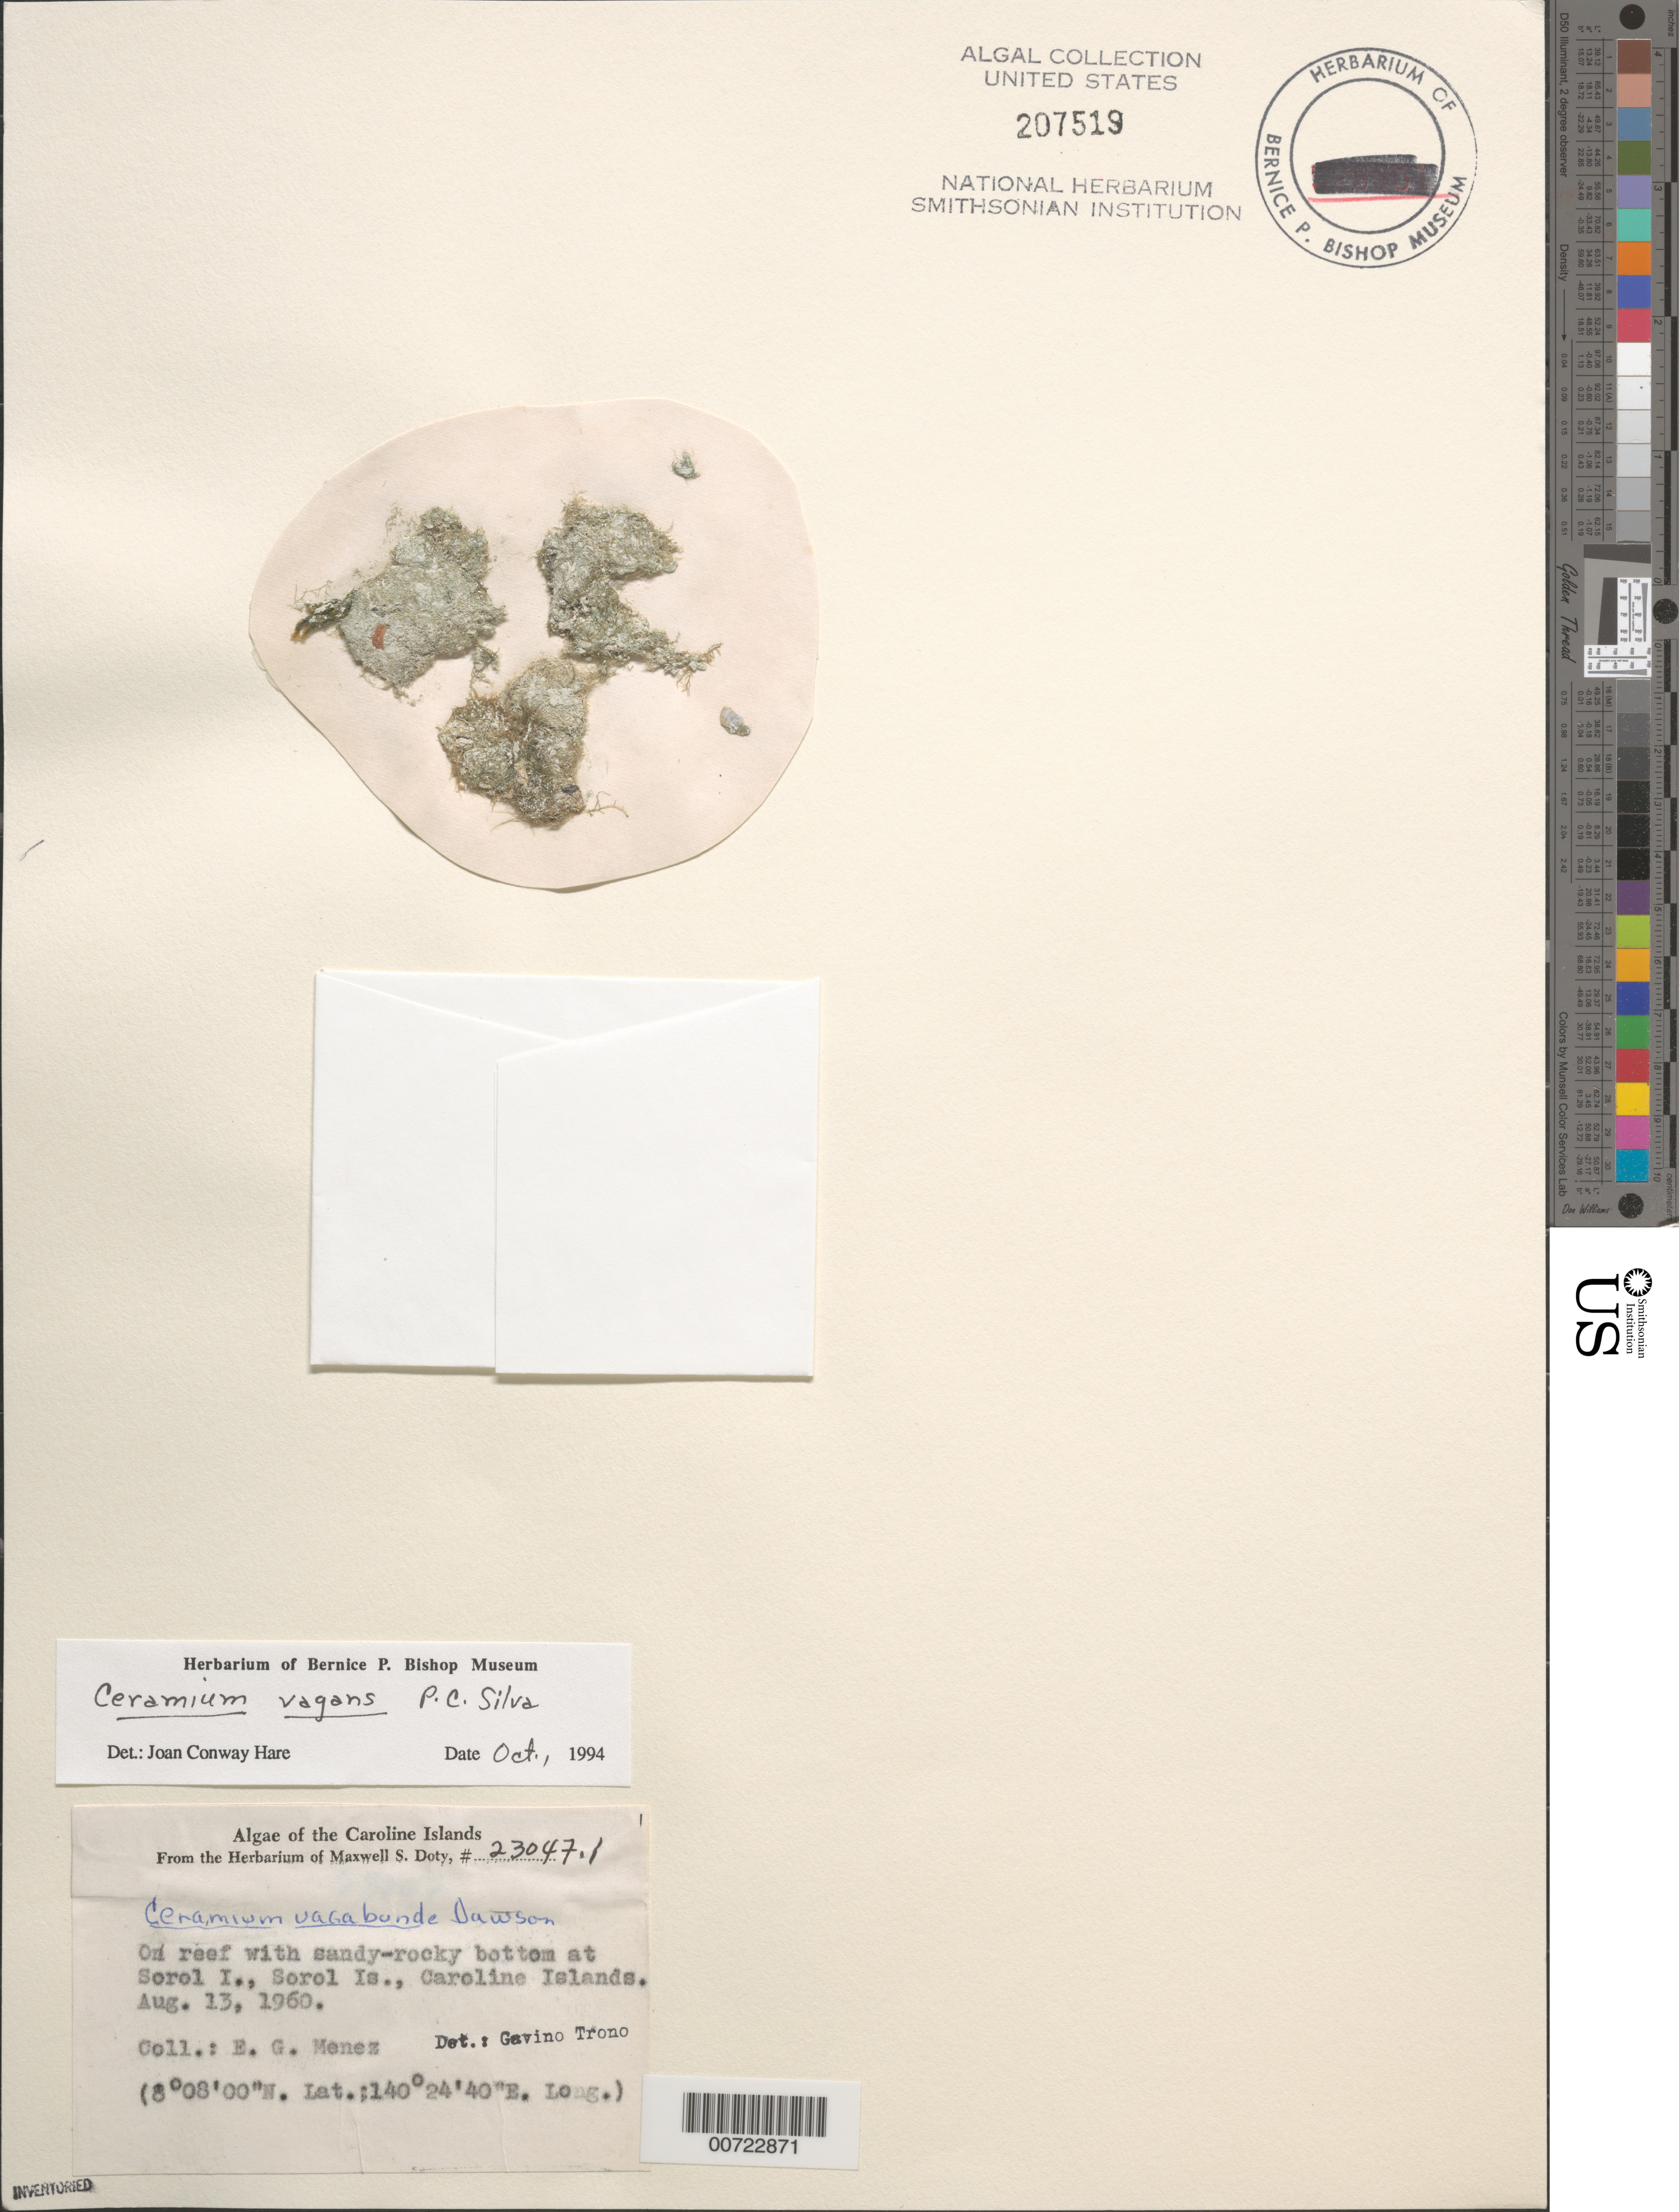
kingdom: Plantae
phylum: Rhodophyta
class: Florideophyceae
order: Ceramiales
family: Ceramiaceae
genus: Ceramium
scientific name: Ceramium vagans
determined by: Hare, Joan Conway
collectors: Meñez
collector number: MSD 23047.1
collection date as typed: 13 Aug 1960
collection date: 1960-08-13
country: Micronesia, Federated States of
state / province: Yap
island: Sorol Atoll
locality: Sorel Islet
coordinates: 8 08' 00" N, 140 24' 30" E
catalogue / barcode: US 207519